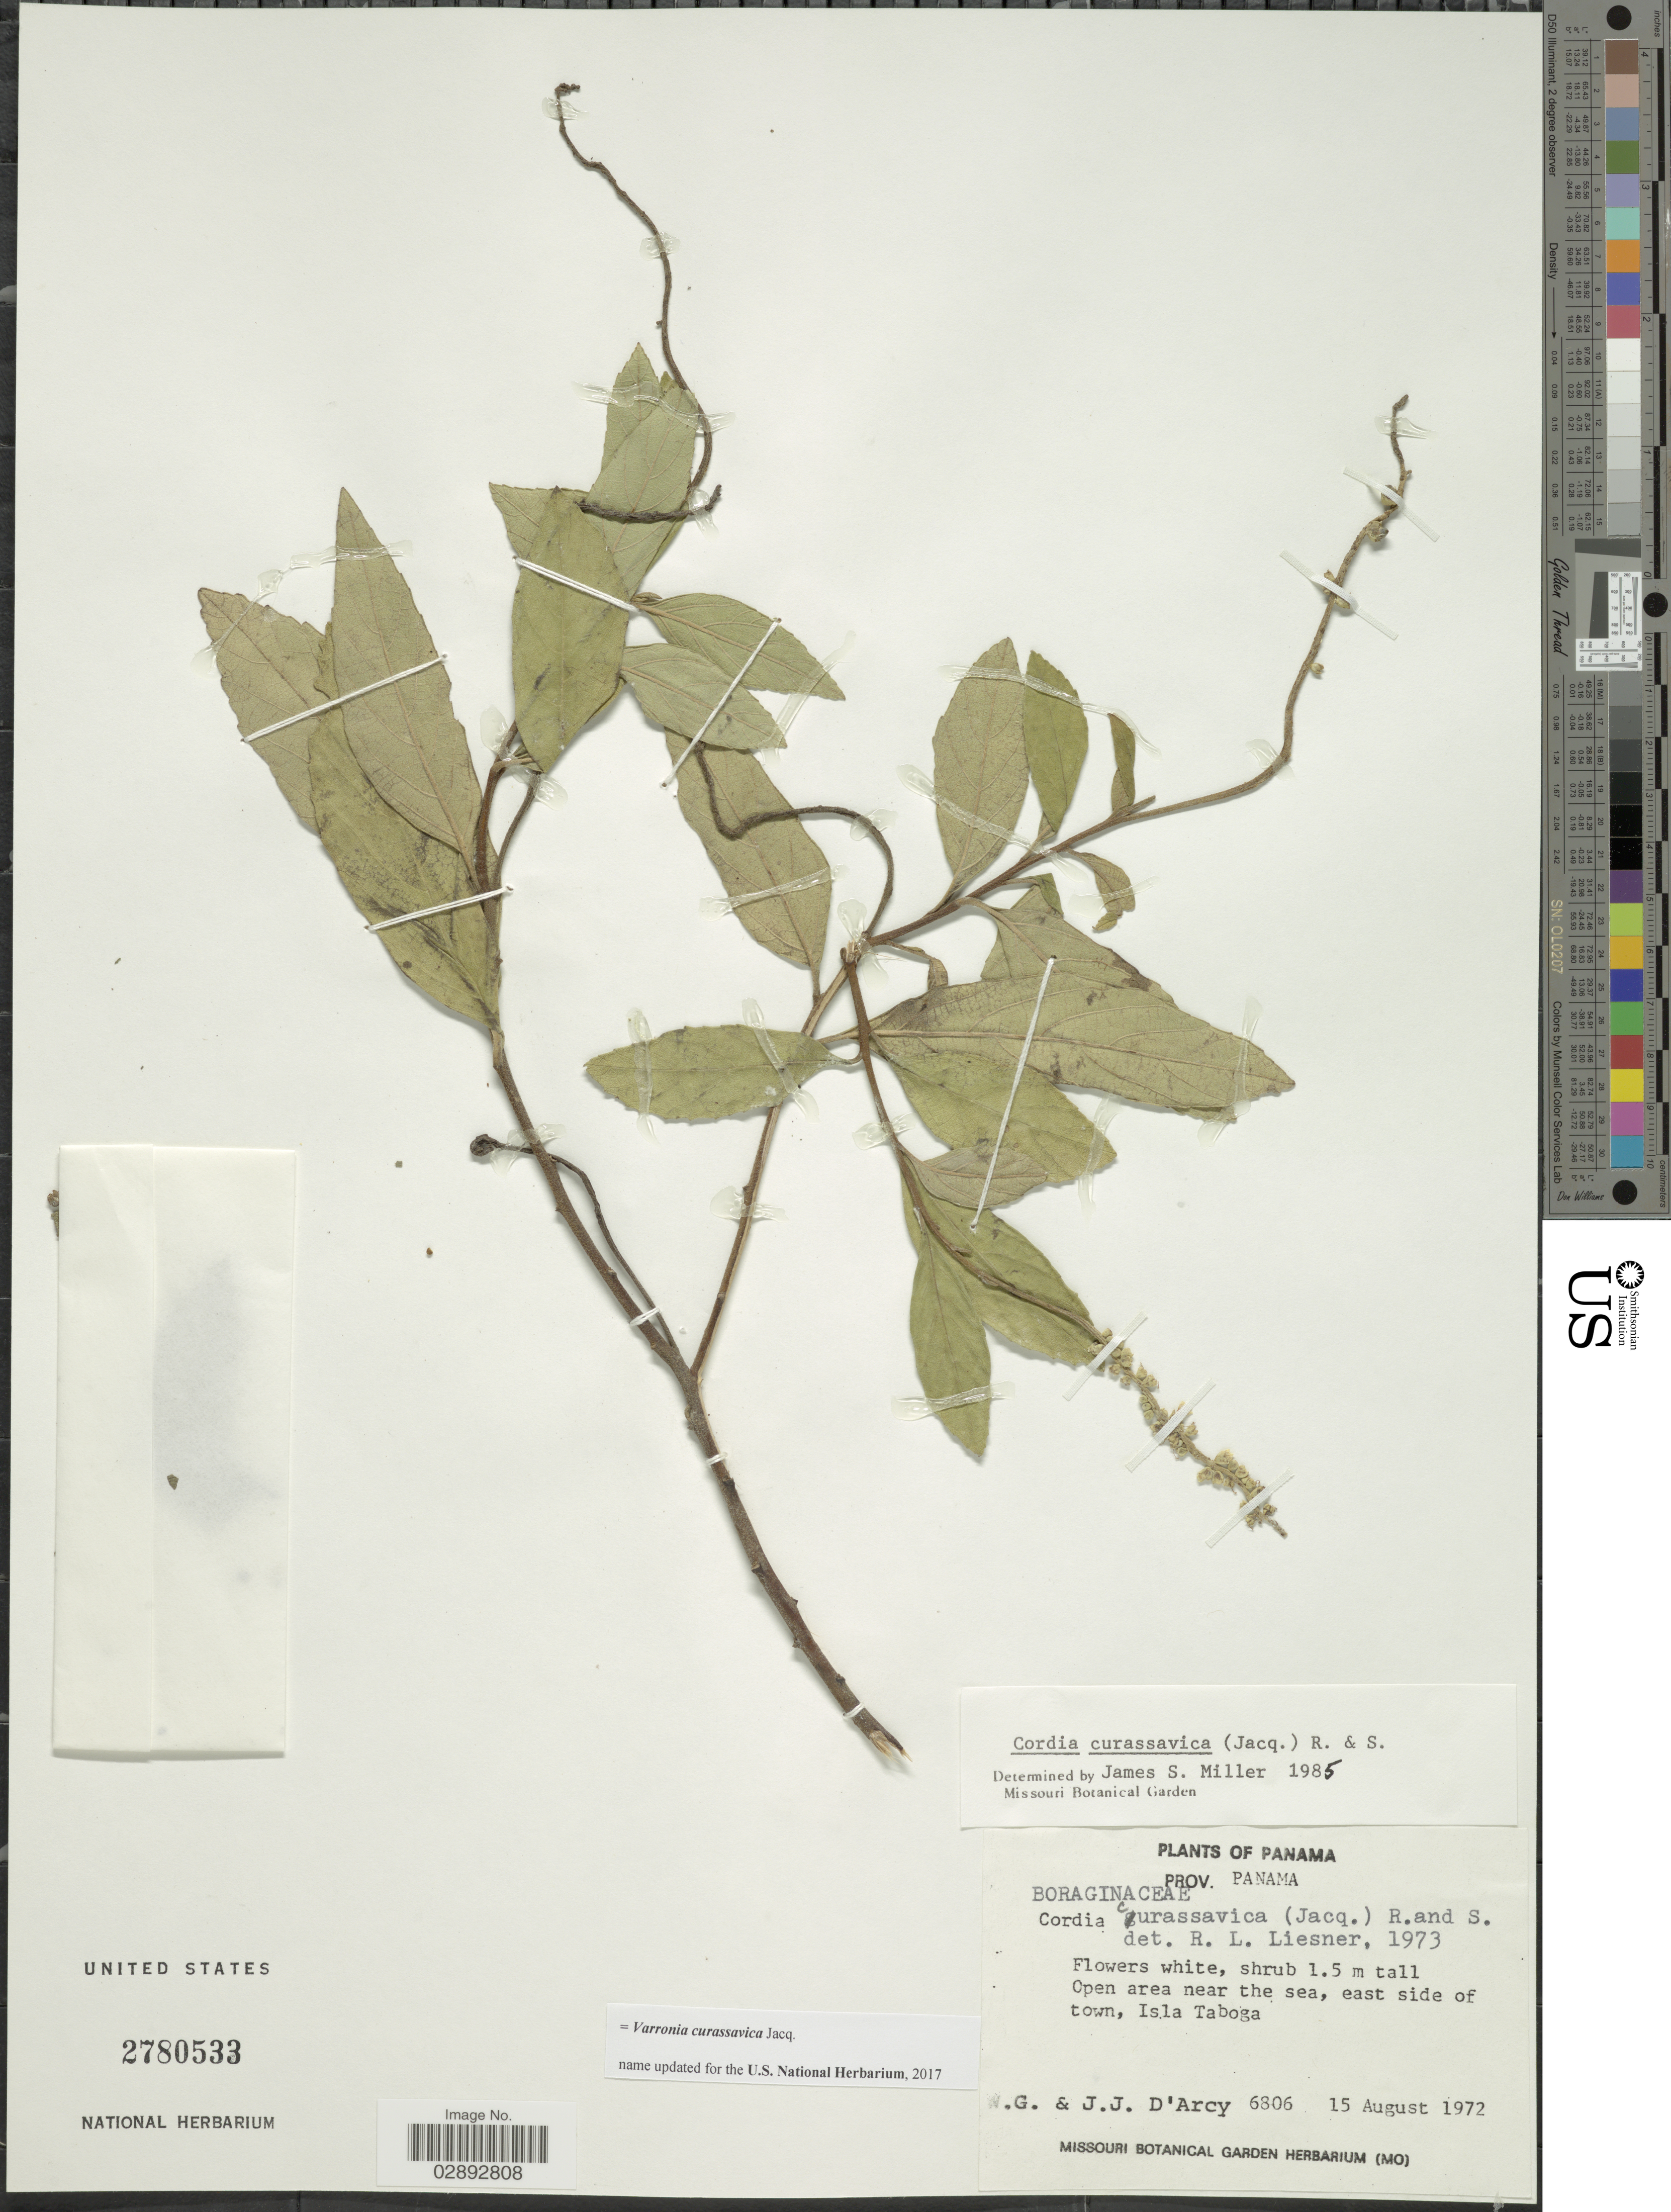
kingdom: Plantae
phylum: Tracheophyta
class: Magnoliopsida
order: Boraginales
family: Cordiaceae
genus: Varronia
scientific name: Varronia curassavica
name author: Jacq.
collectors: W. G. D'Arcy & J. J. D'Arcy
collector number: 6806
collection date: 1972-08-15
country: Panama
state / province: Panamá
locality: Prov. Panama. Open area near the sea, east side of town, Isla Taboga.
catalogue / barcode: US 2780533